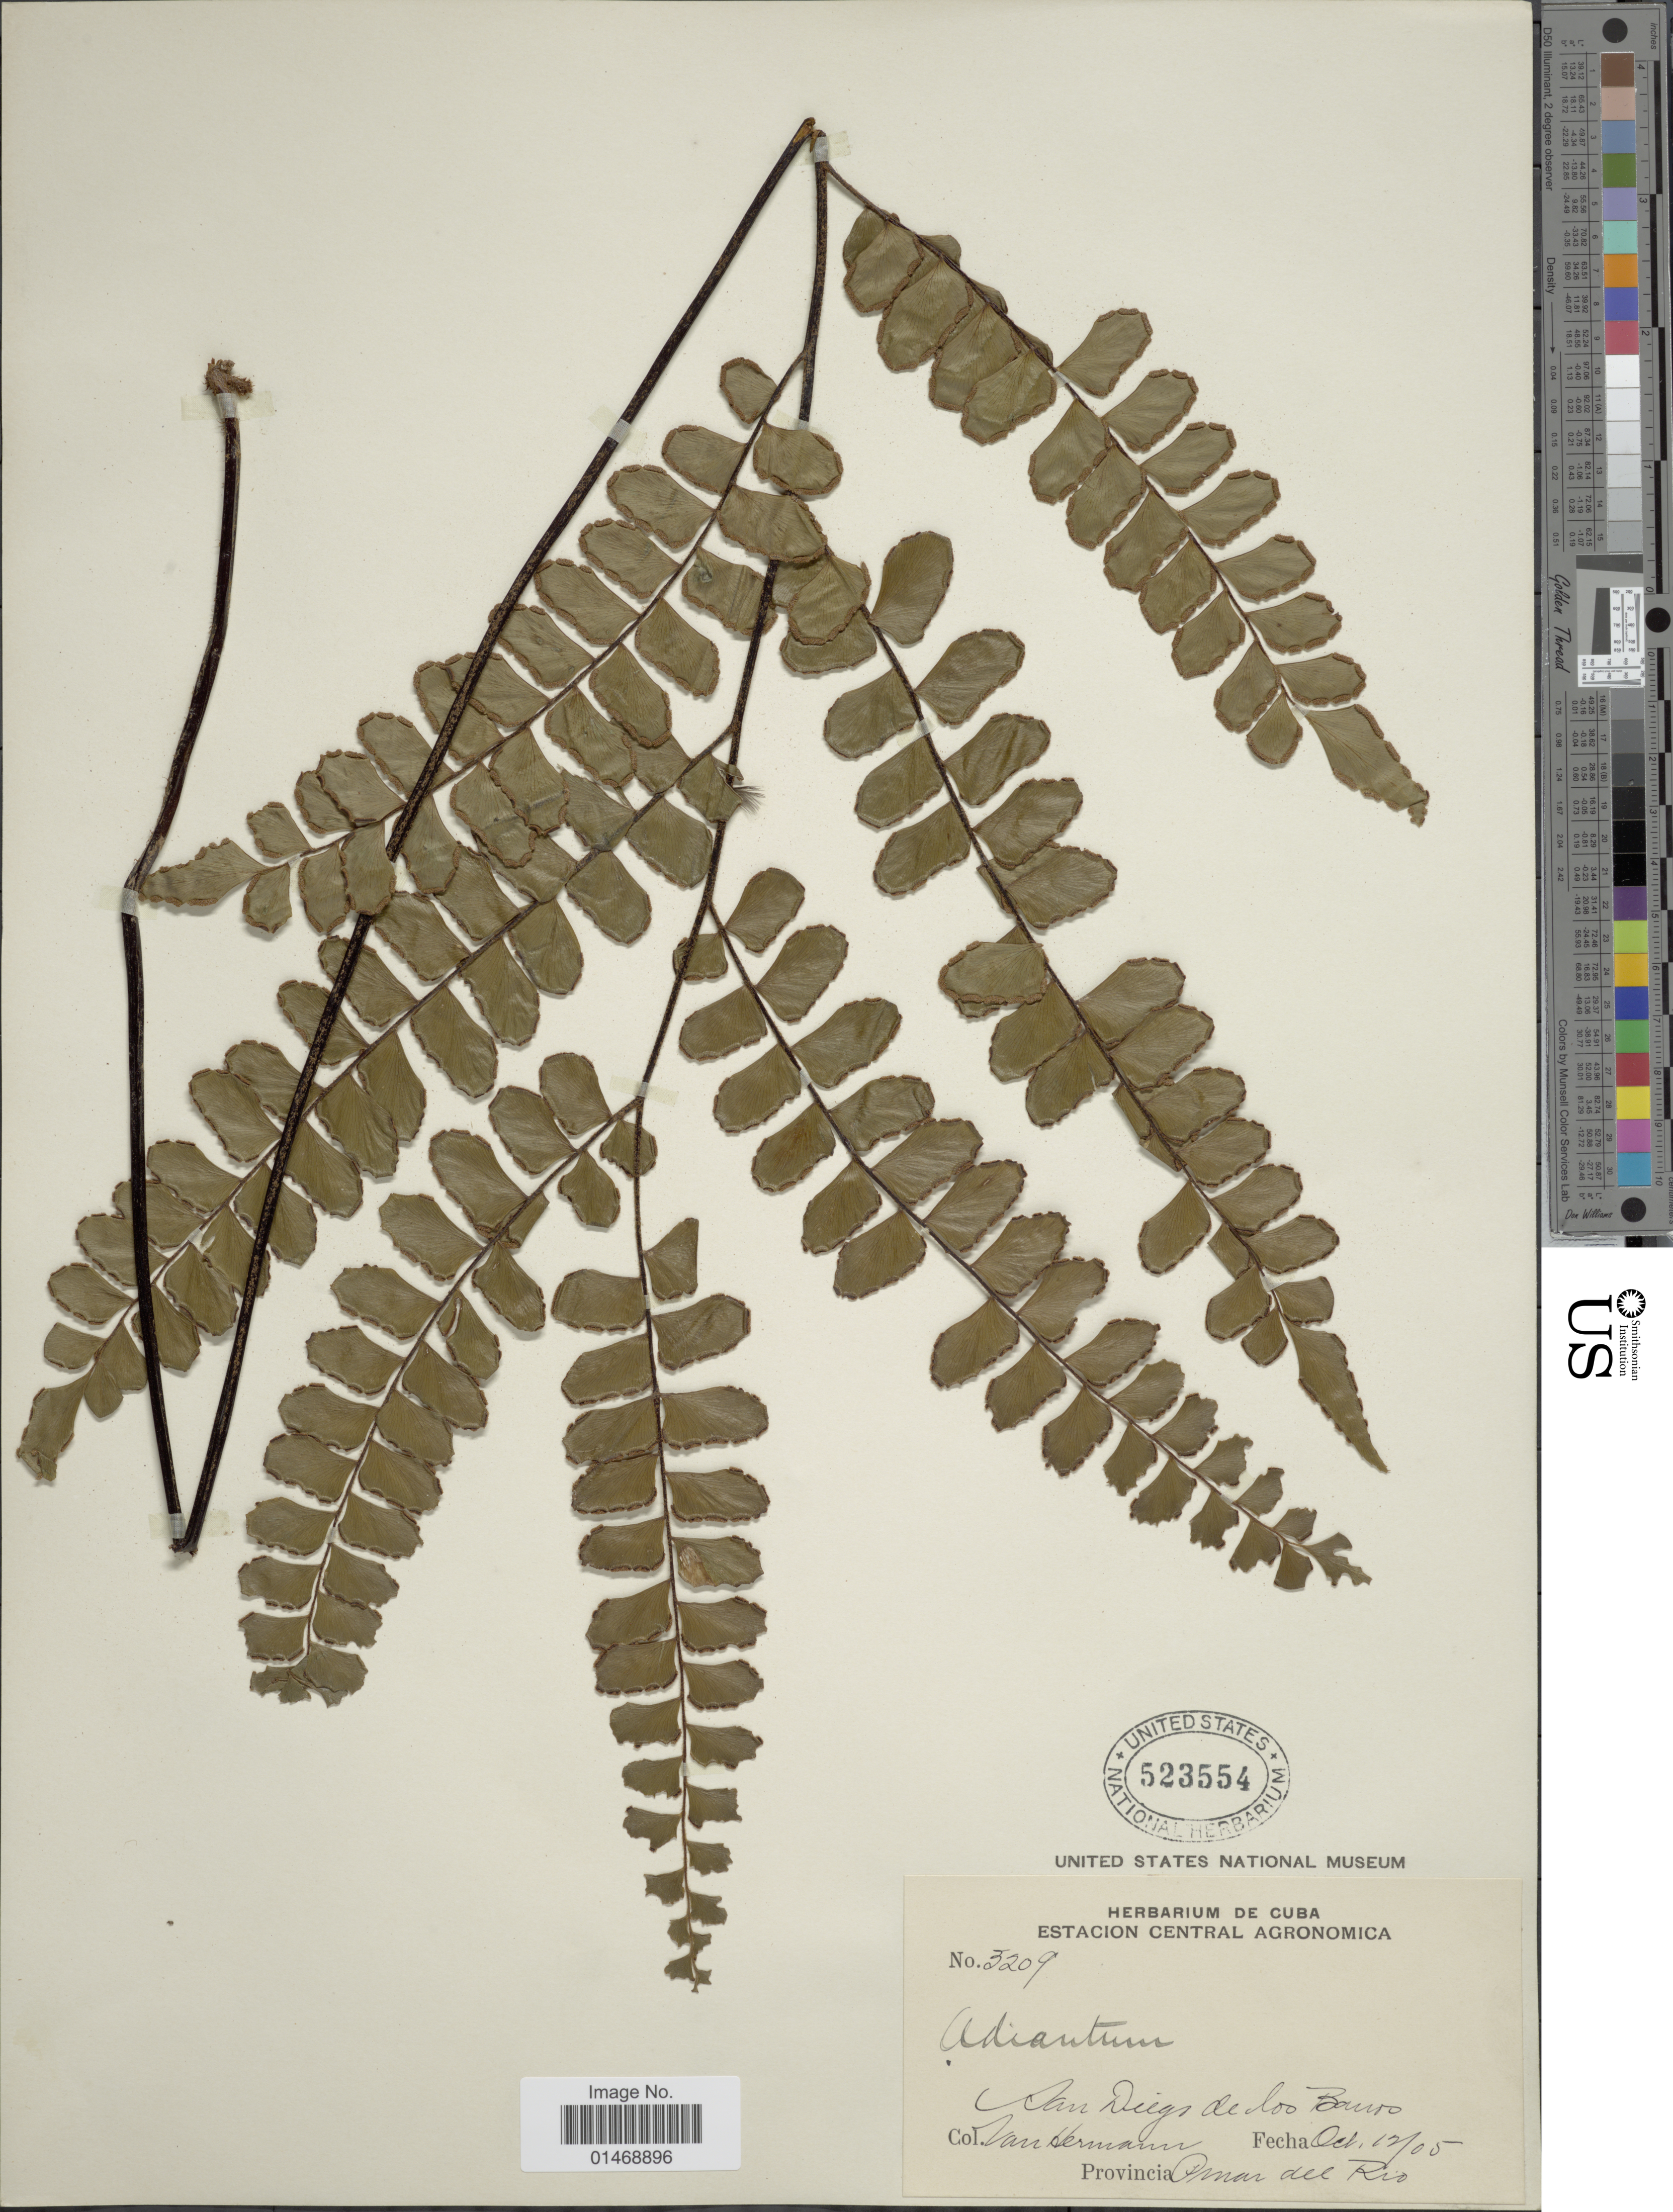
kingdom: Plantae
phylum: Tracheophyta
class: Polypodiopsida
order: Polypodiales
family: Pteridaceae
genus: Adiantum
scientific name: Adiantum laxum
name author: Kunze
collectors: Van Hermann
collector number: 3209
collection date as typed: Transcribed d/m/y: 12/10/5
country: Cuba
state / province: Pinar del Río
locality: San Diegs de Loo Banso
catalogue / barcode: US 523554